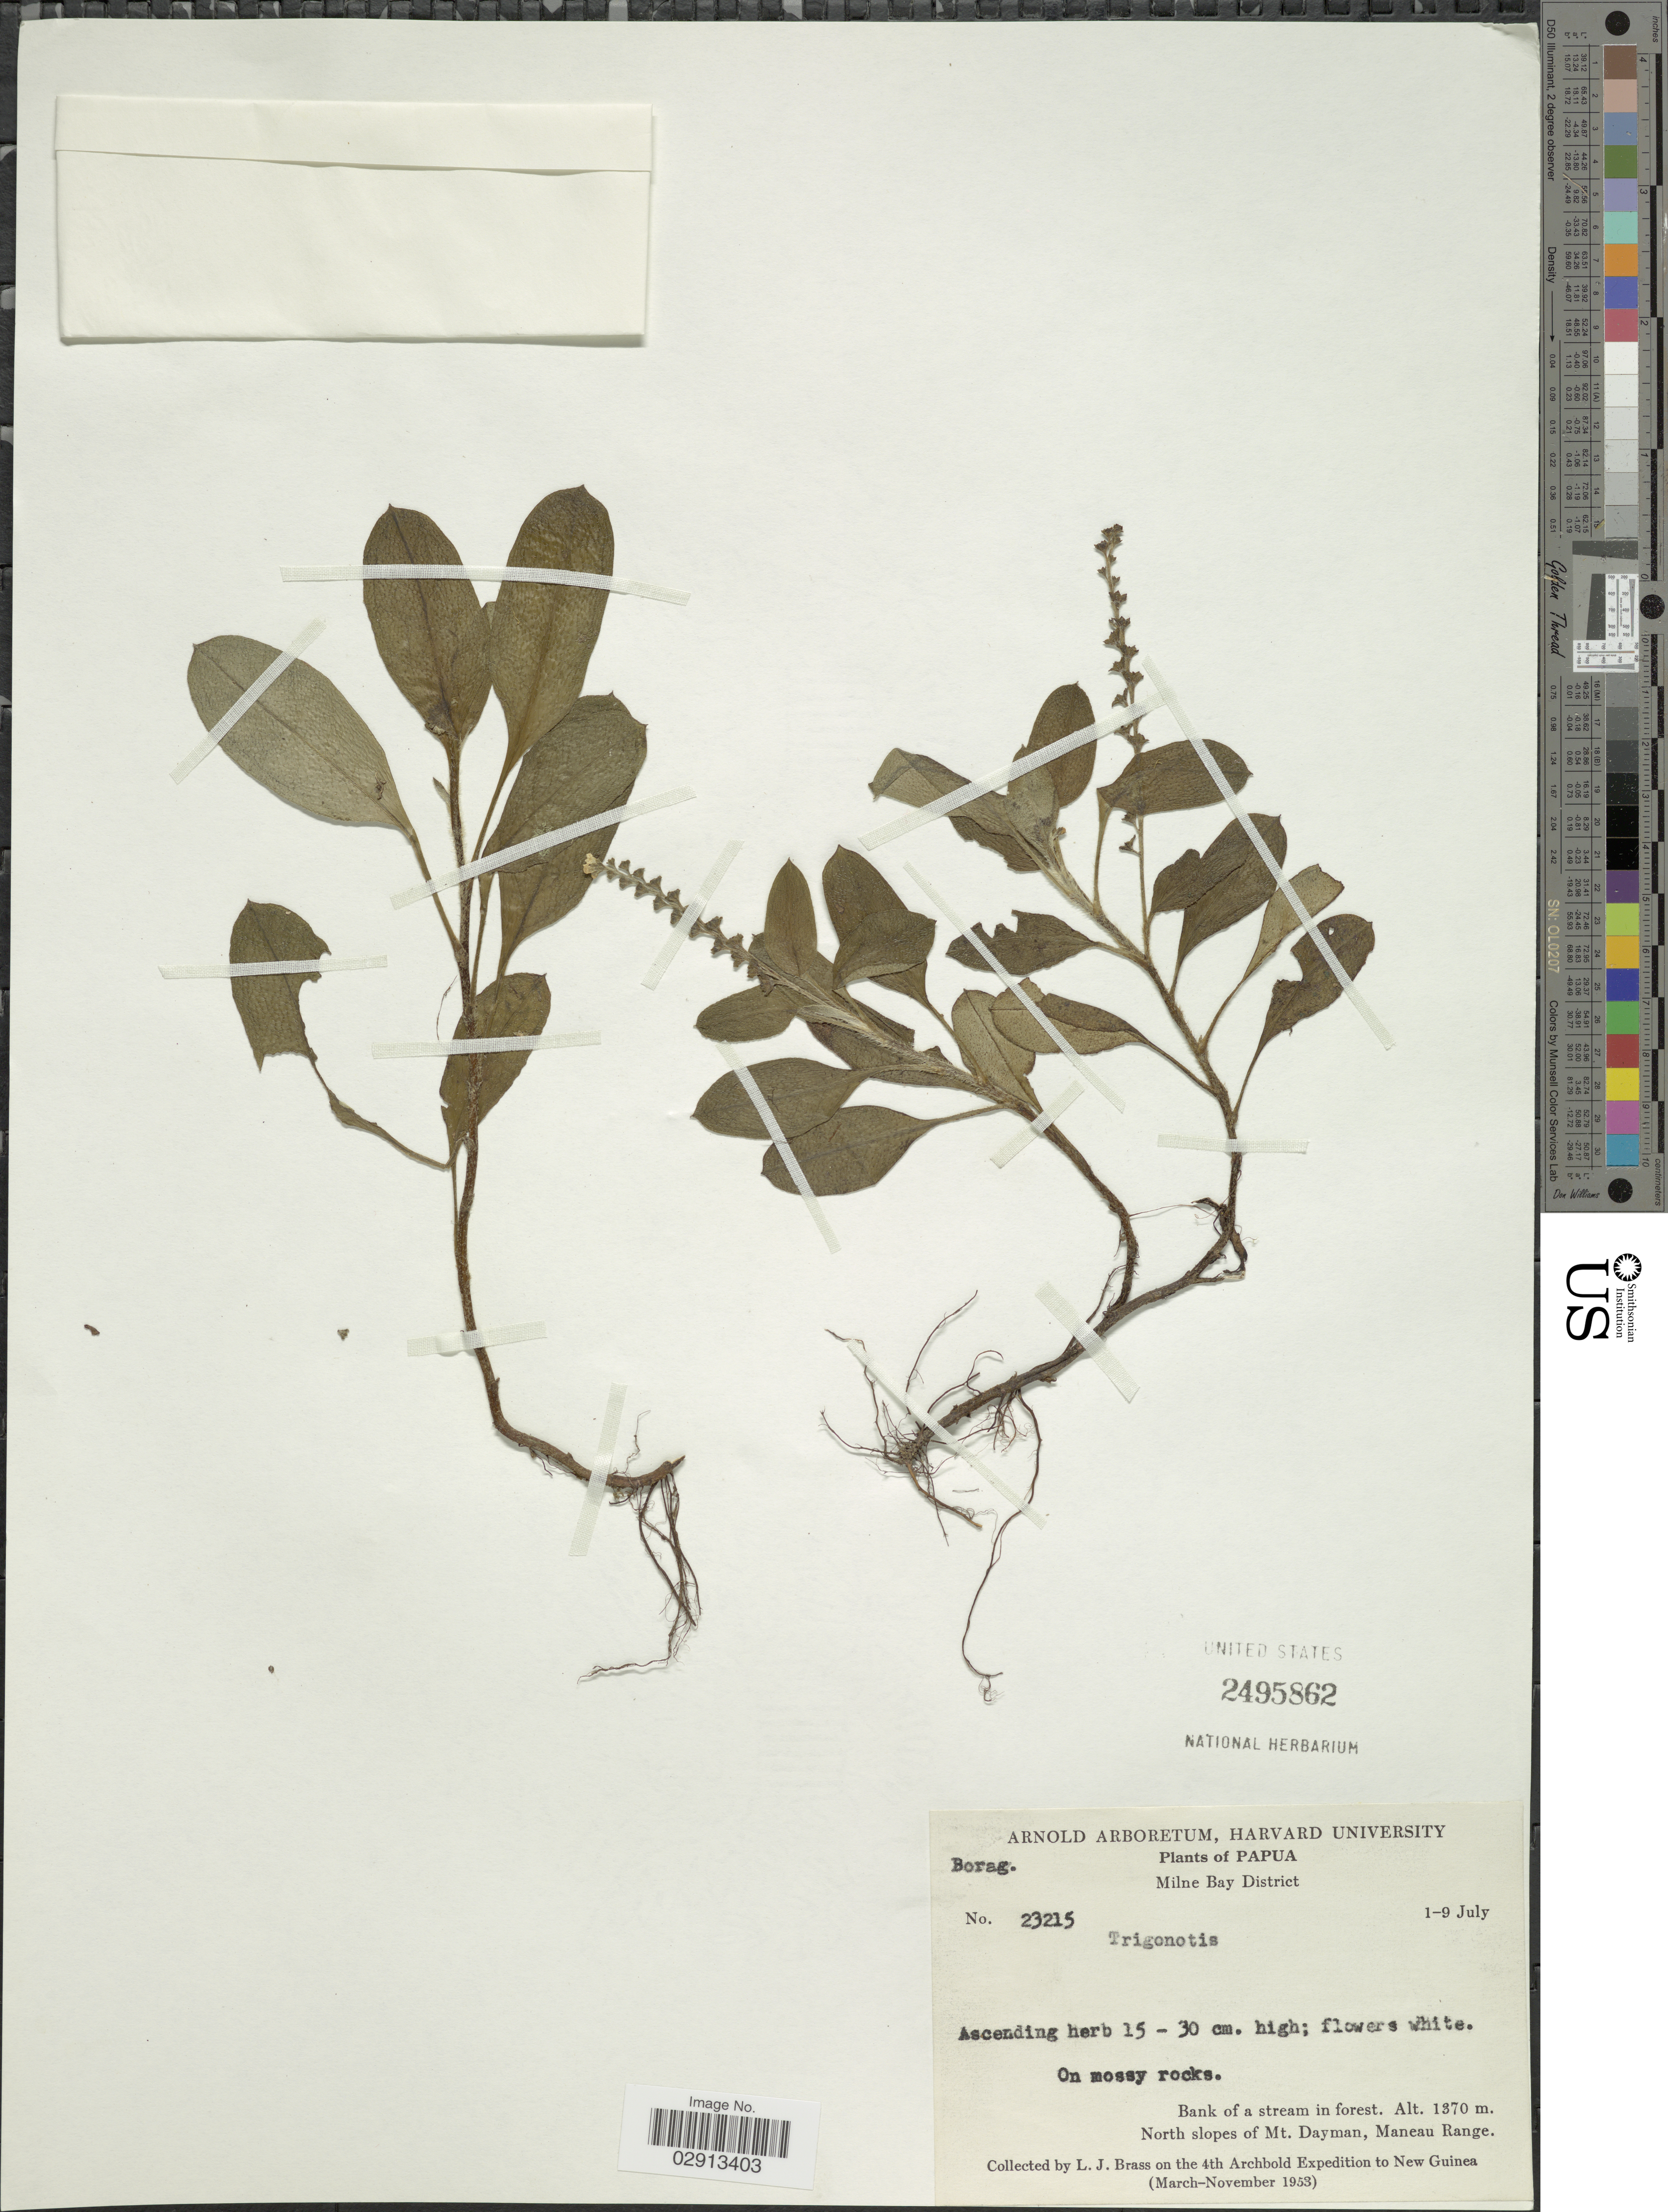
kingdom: Plantae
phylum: Tracheophyta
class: Magnoliopsida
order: Boraginales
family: Boraginaceae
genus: Trigonotis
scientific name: Trigonotis sp.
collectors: L. J. Brass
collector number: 23215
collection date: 1953-07-01/1953-07-09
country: Papua New Guinea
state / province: Milne Bay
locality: Papua. Milne Bay District. Bank of stream in forest. North slopes of Mt. Dayman, Maneau Range. New Guinea.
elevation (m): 1370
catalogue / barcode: US 2495862